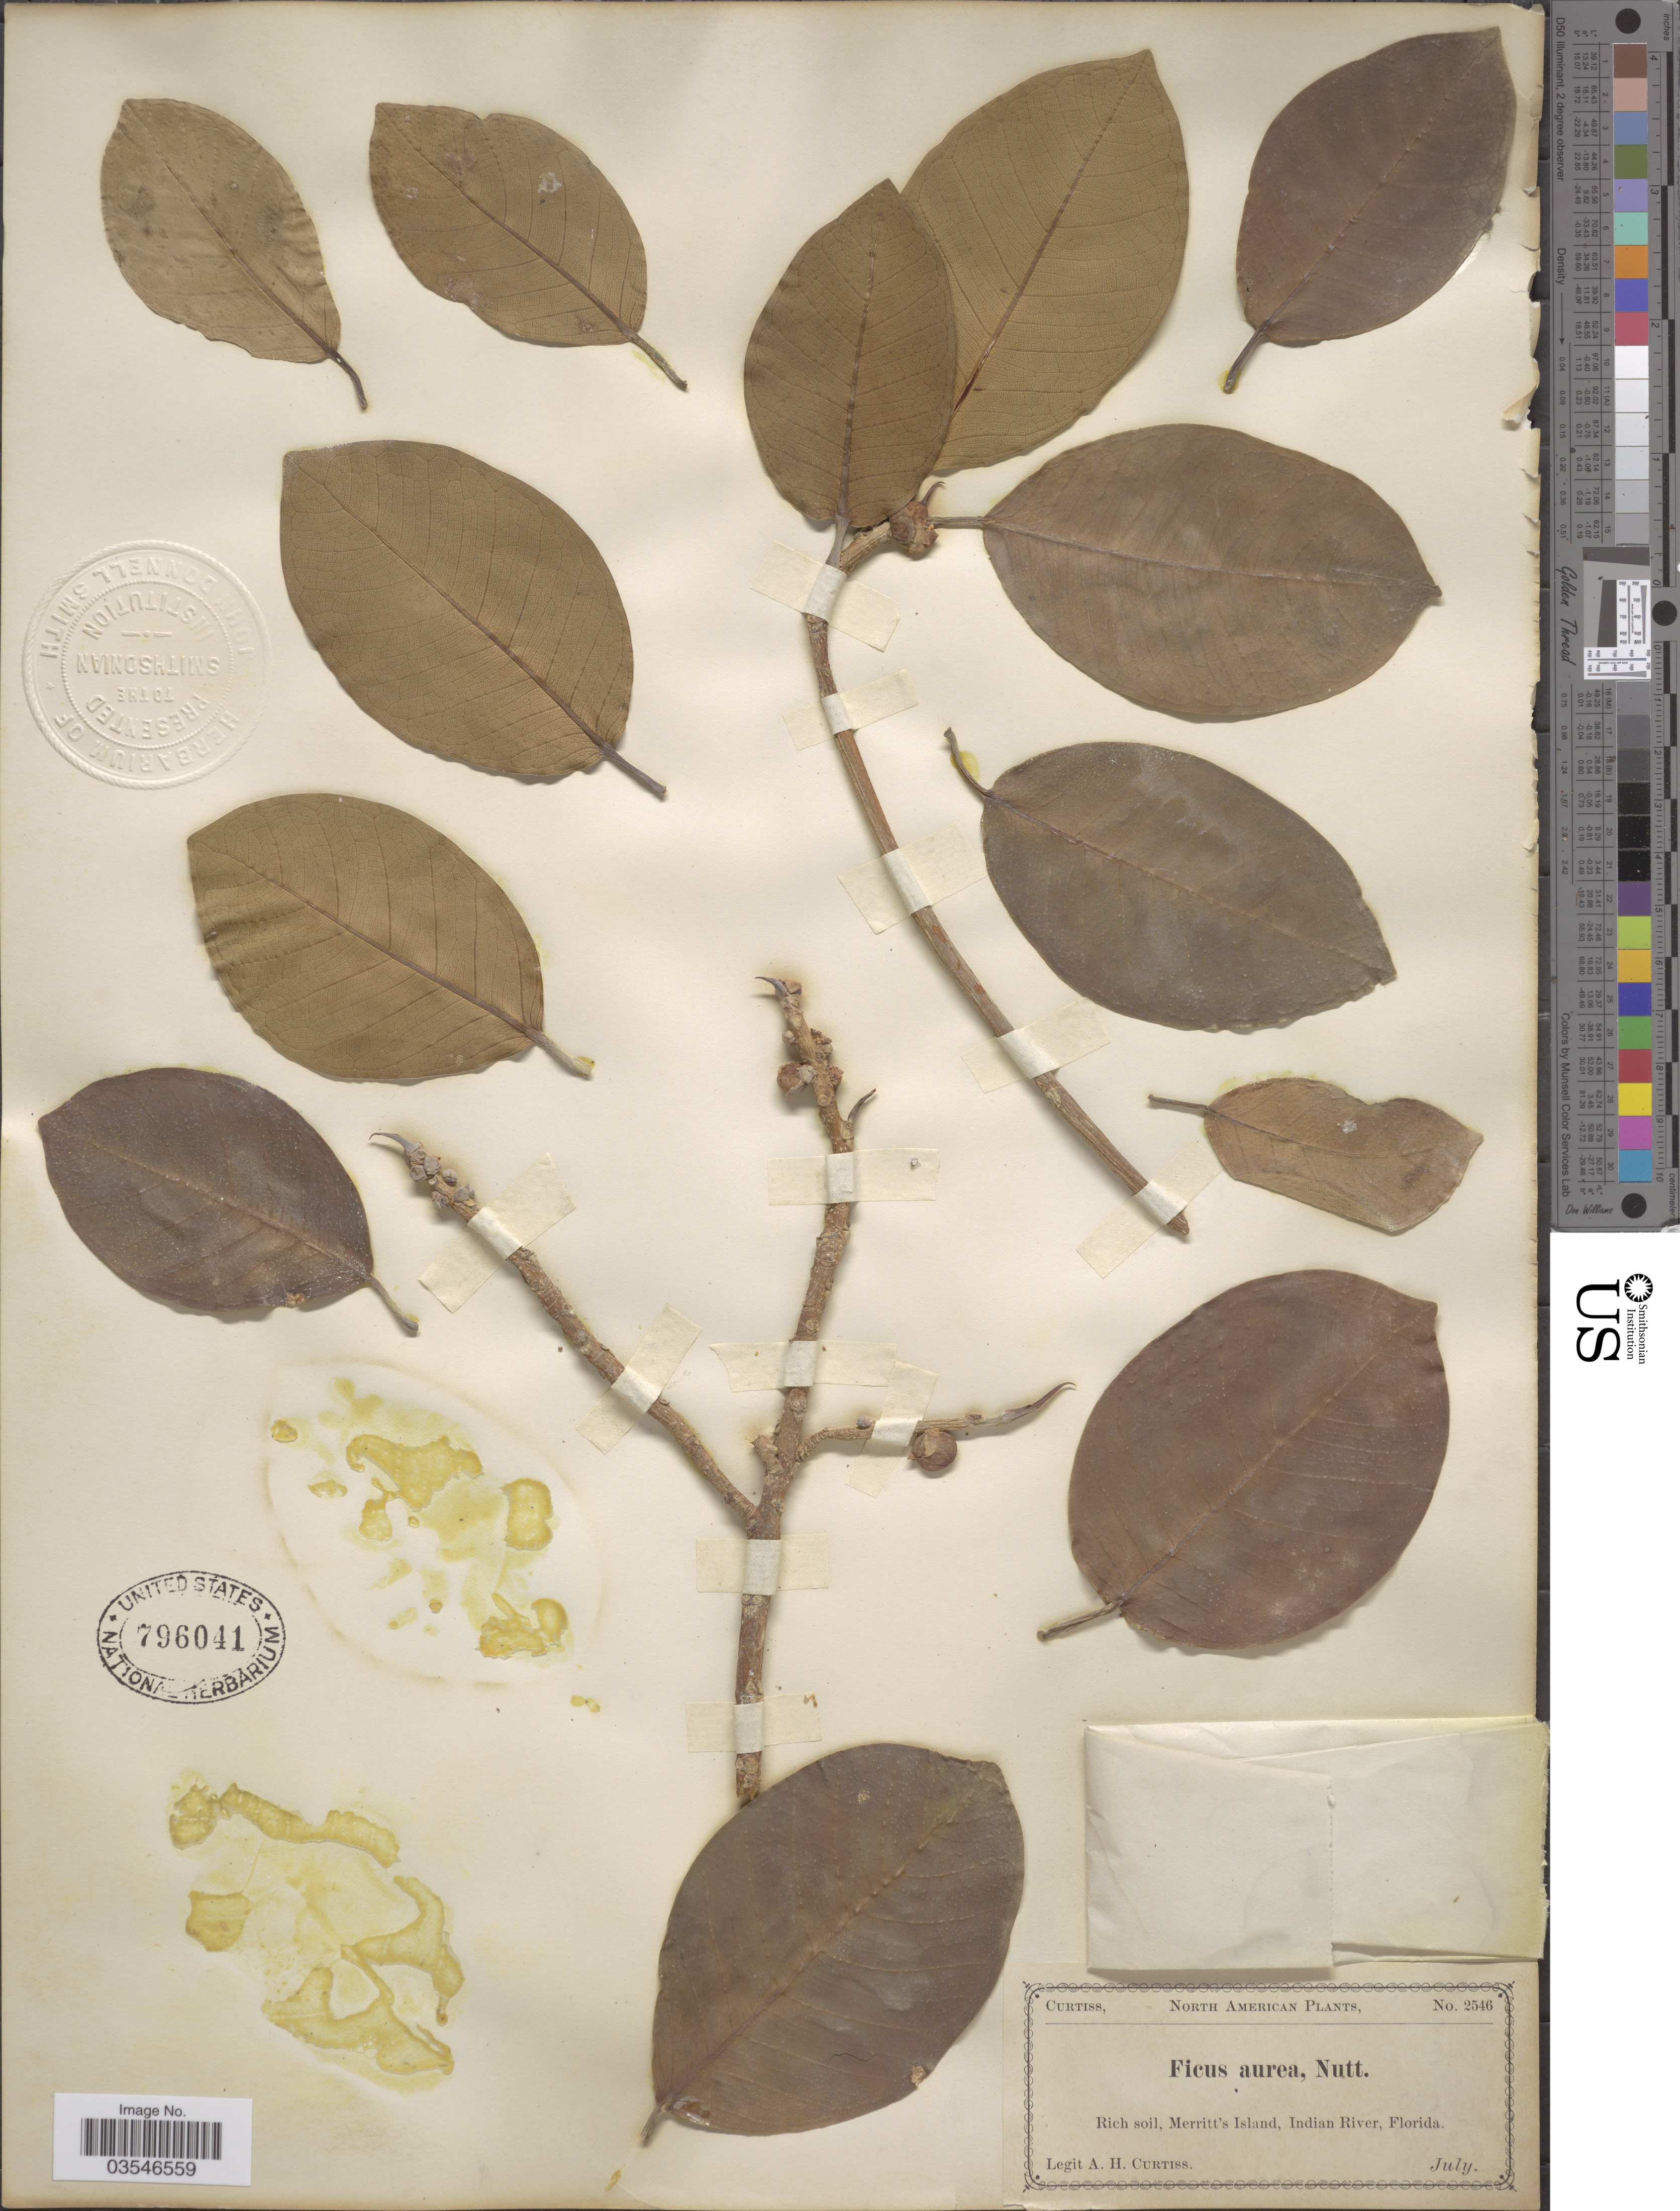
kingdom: Plantae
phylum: Tracheophyta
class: Magnoliopsida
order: Rosales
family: Moraceae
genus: Ficus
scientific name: Ficus aurea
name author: Nutt.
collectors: A. H. Curtiss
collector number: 2546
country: United States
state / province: Florida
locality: Merritt's Island, Indian River.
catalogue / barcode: US 796041